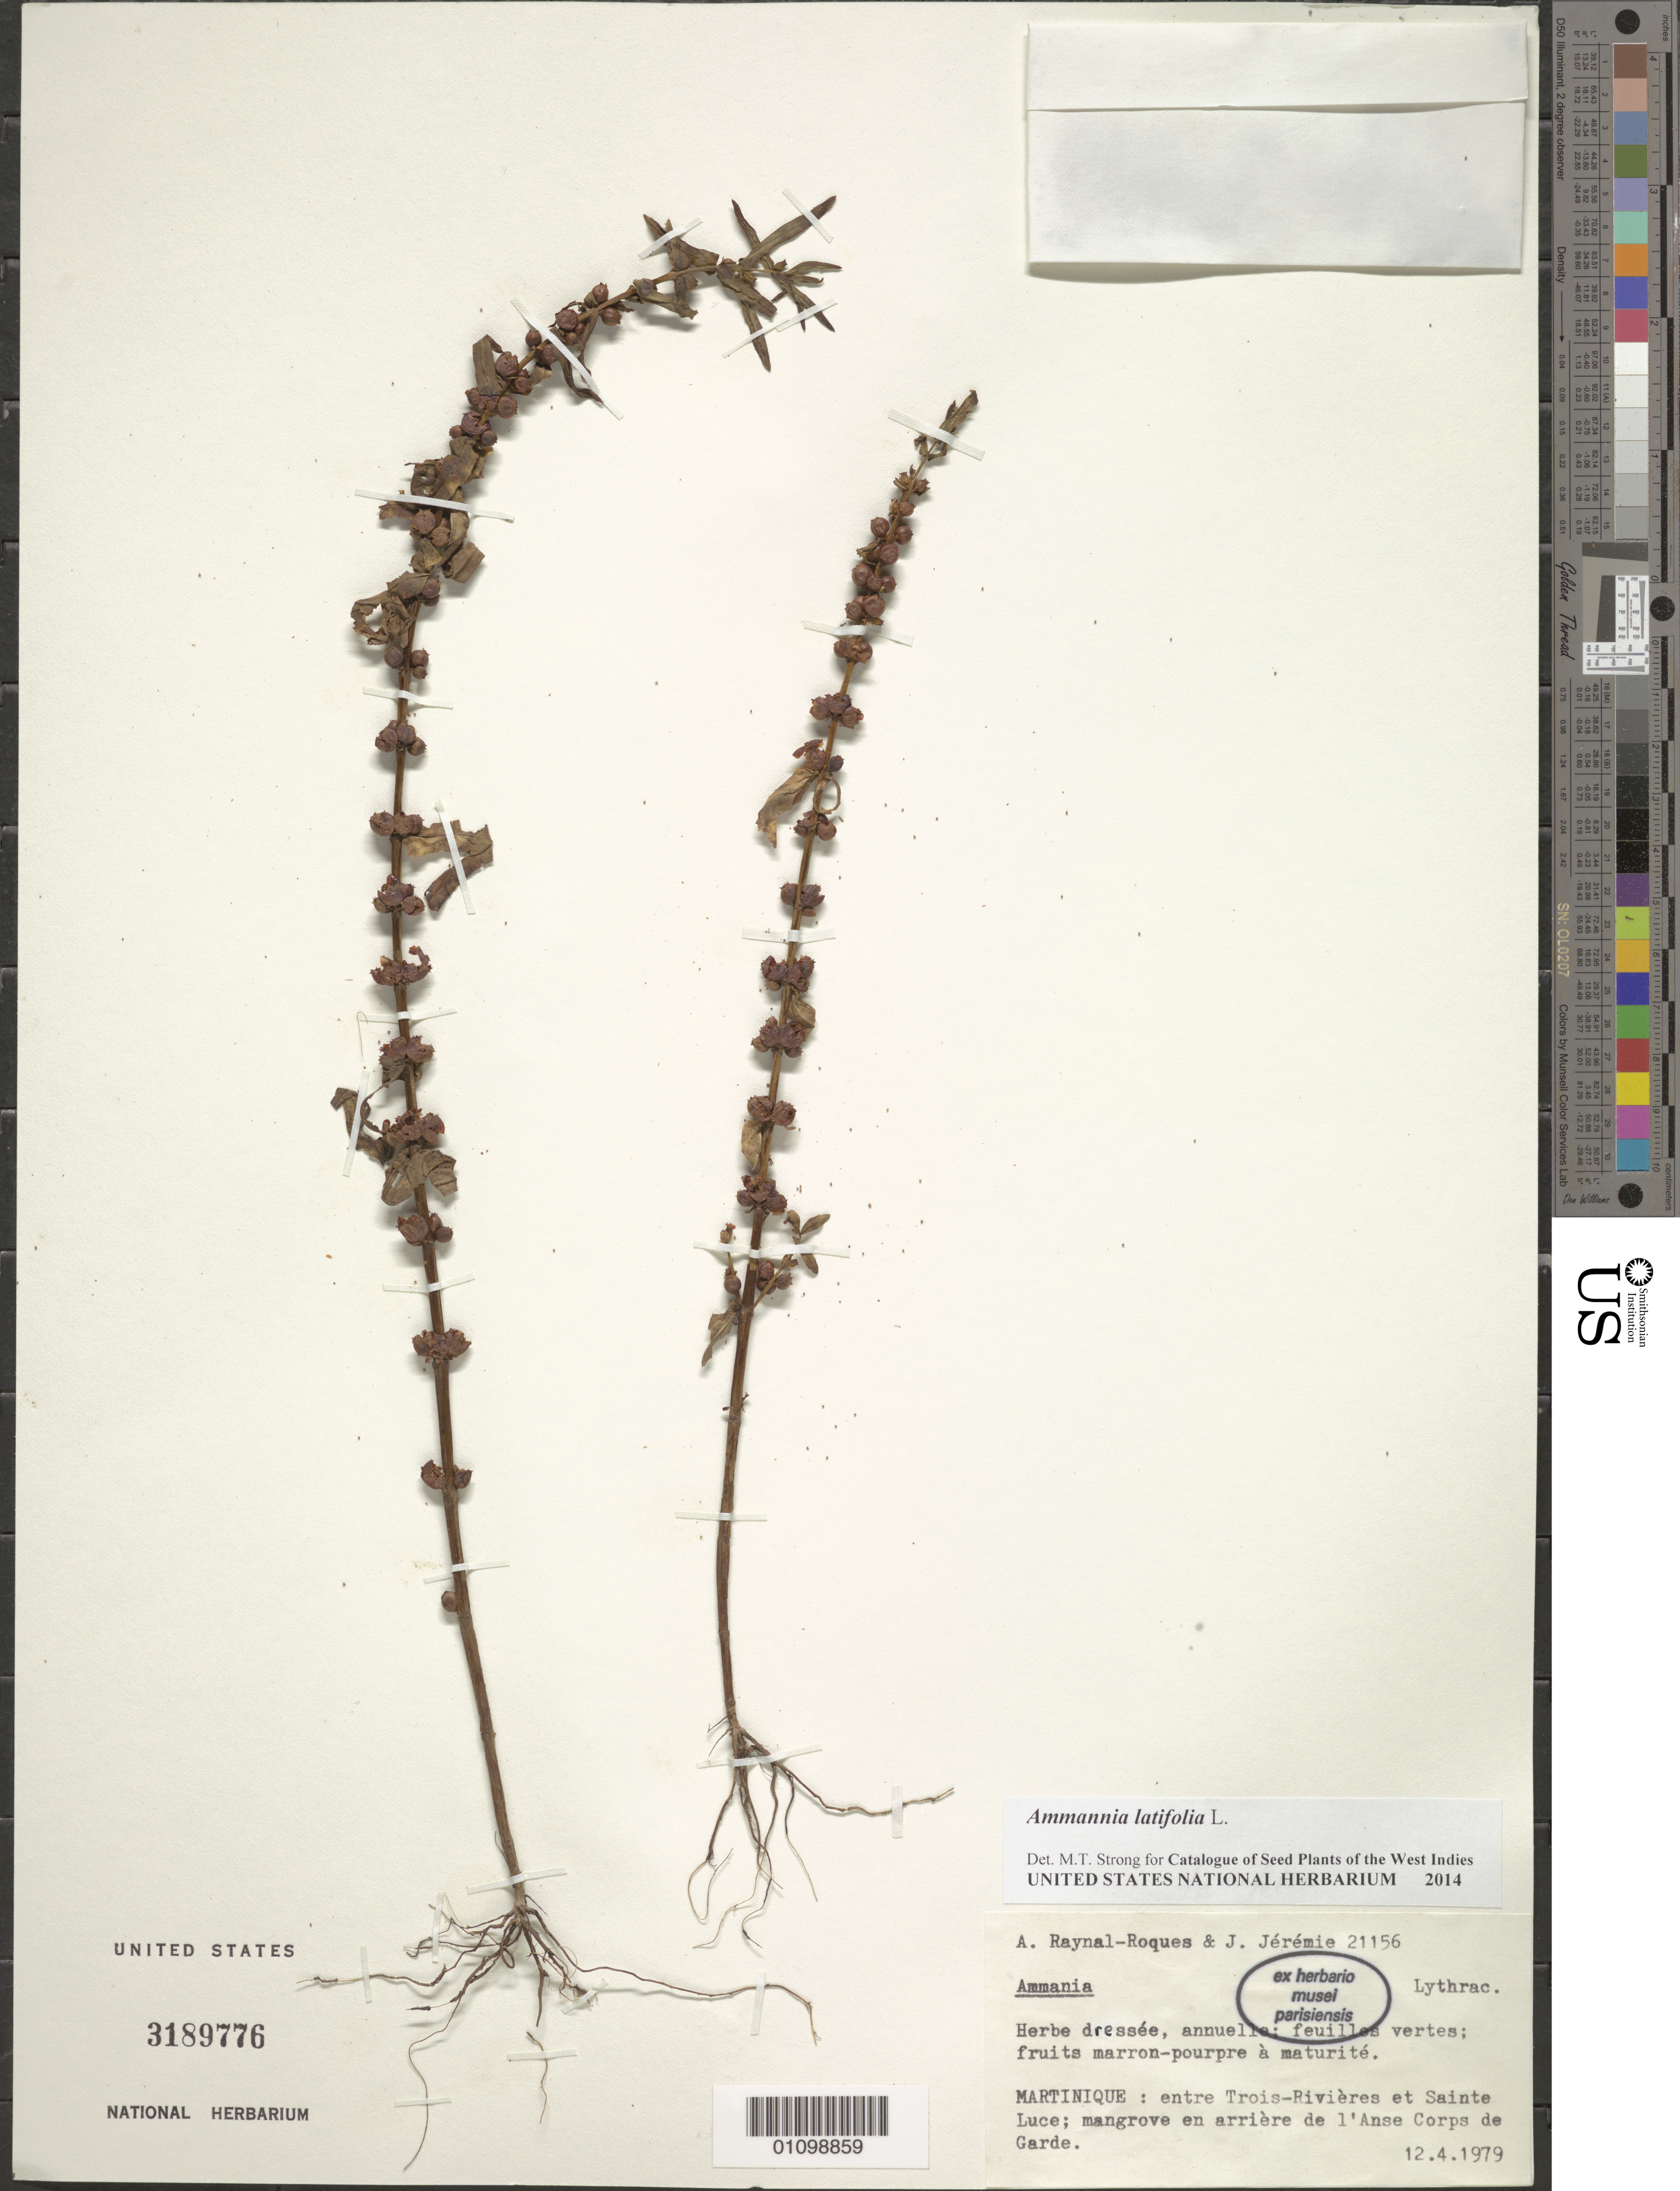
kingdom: Plantae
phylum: Tracheophyta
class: Magnoliopsida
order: Myrtales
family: Lythraceae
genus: Ammannia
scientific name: Ammannia latifolia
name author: L.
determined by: Strong, M. T., (US), Smithsonian Institution - National Museum of Natural History (UNITED STATES)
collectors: A. M. Raynal & J. Jérémie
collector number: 21156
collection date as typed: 12 Apr 1979 or 04 Dec 1979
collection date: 1979-04-12 or 1979-12-04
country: Martinique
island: Martinique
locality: Entre Trois-Rivieres et Sainte Luce; mangrove en arriere de l'Anses Corps de Garde.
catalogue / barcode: US 3189776